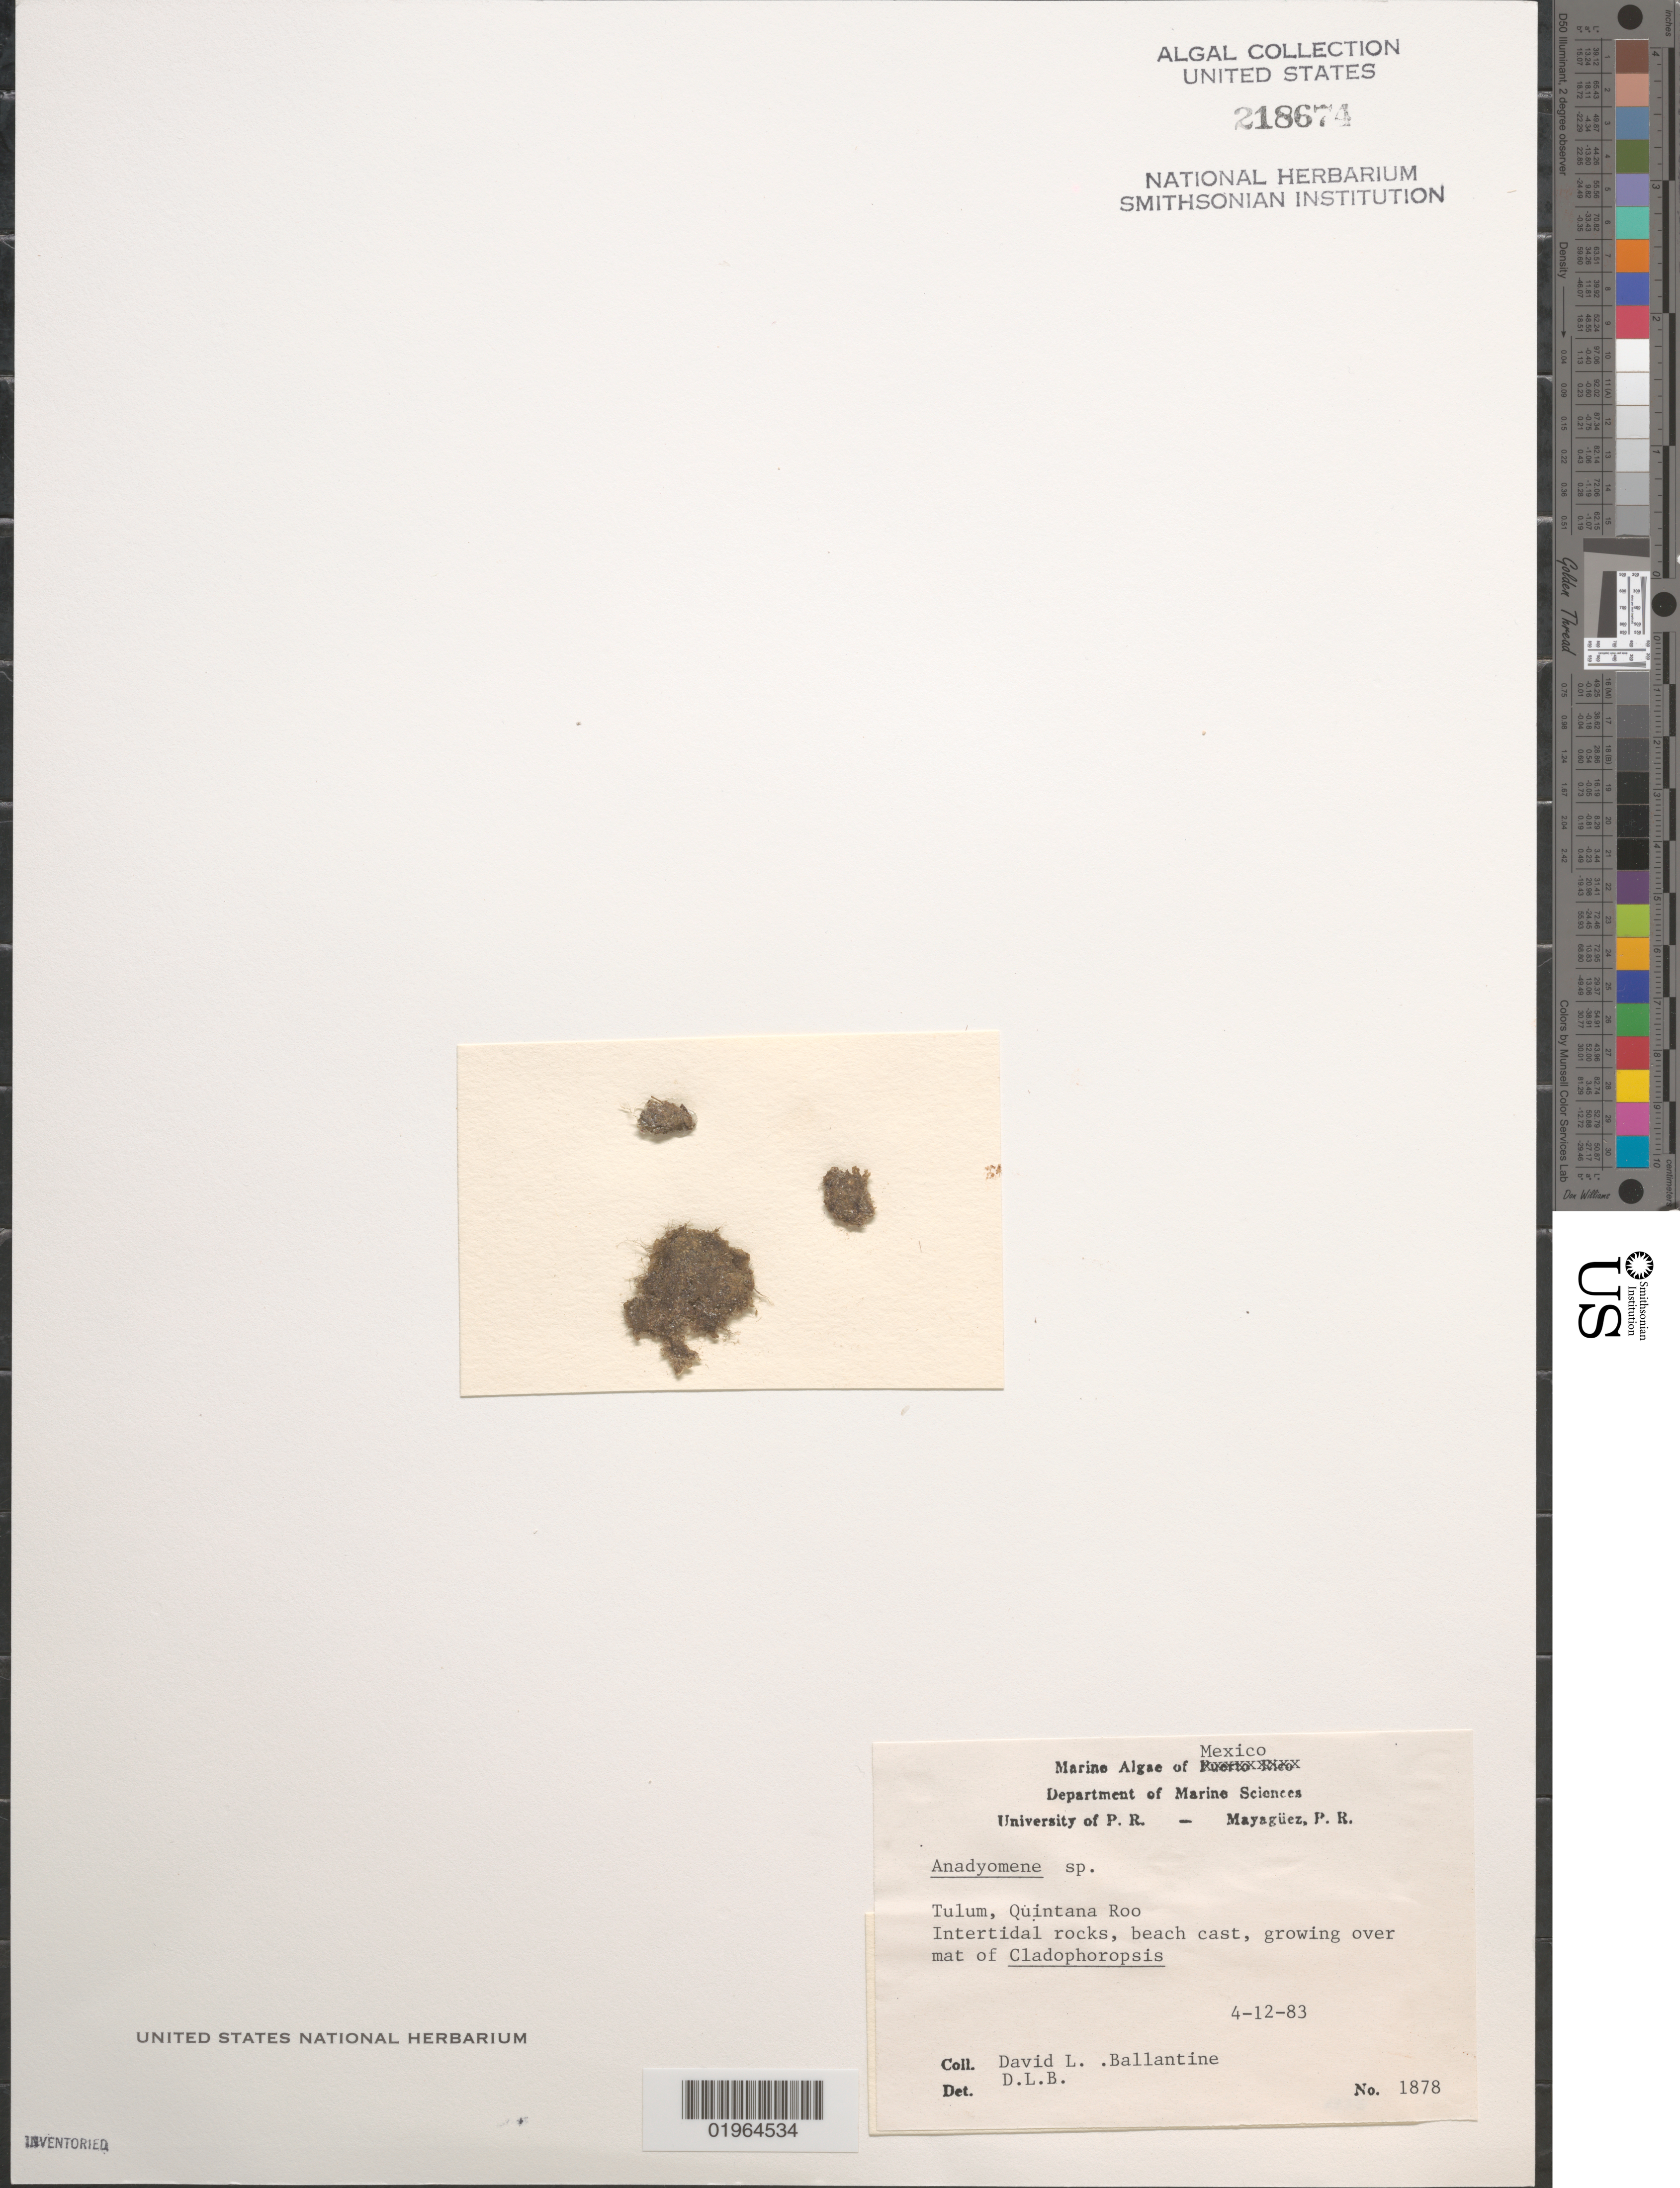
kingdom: Plantae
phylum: Chlorophyta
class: Ulvophyceae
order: Cladophorales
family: Anadyomenaceae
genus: Anadyomene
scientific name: Anadyomene sp.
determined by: Ballantine, D. L.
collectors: D.L. Ballantine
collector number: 1878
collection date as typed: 12 Apr 1983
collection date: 1983-04-12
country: Mexico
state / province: Quintana Roo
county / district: Tulum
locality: Tulum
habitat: Intertidal rocks, beach cast, growing over mat of Cladophoropsis.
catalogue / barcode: US 218674